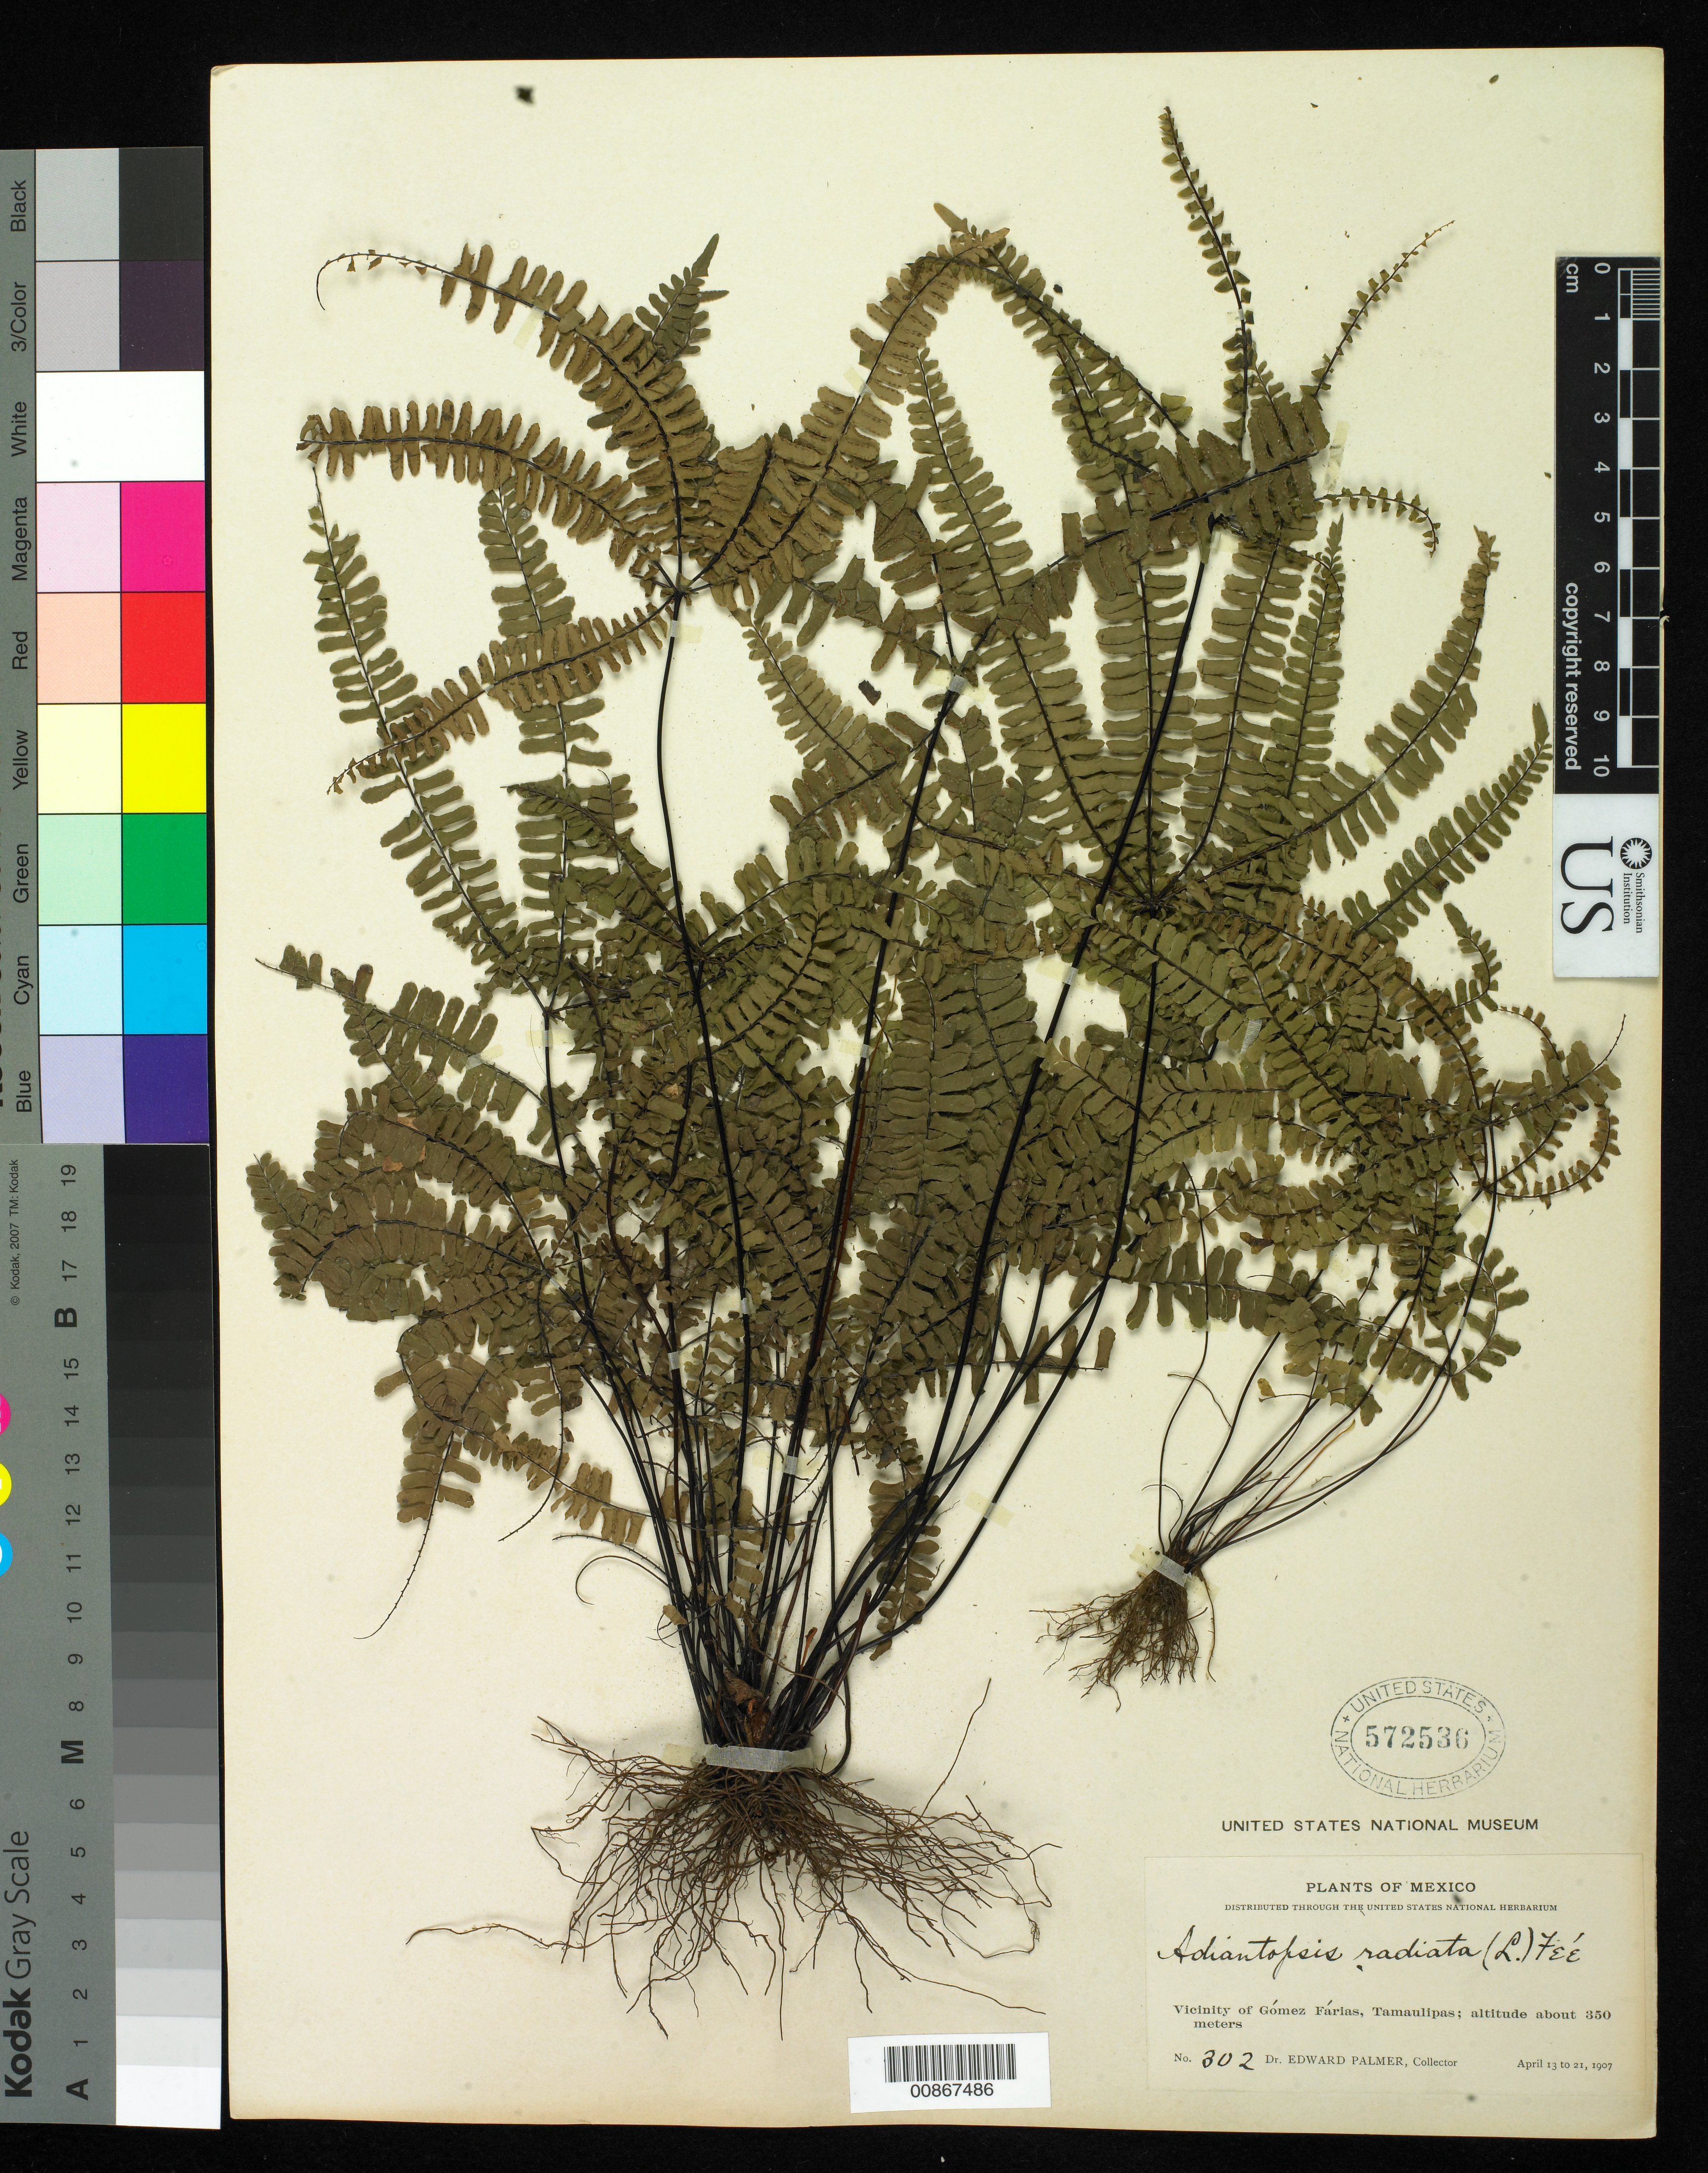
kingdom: Plantae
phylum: Tracheophyta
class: Polypodiopsida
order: Polypodiales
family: Pteridaceae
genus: Adiantopsis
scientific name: Adiantopsis radiata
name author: (L.) Fée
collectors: E. Palmer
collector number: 302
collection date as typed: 13 Apr 1907 to 21 Apr 1907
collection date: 1907-04-13/1907-04-21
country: Mexico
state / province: Tamaulipas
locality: Vicinity of Gómez Farias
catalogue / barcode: US 572536